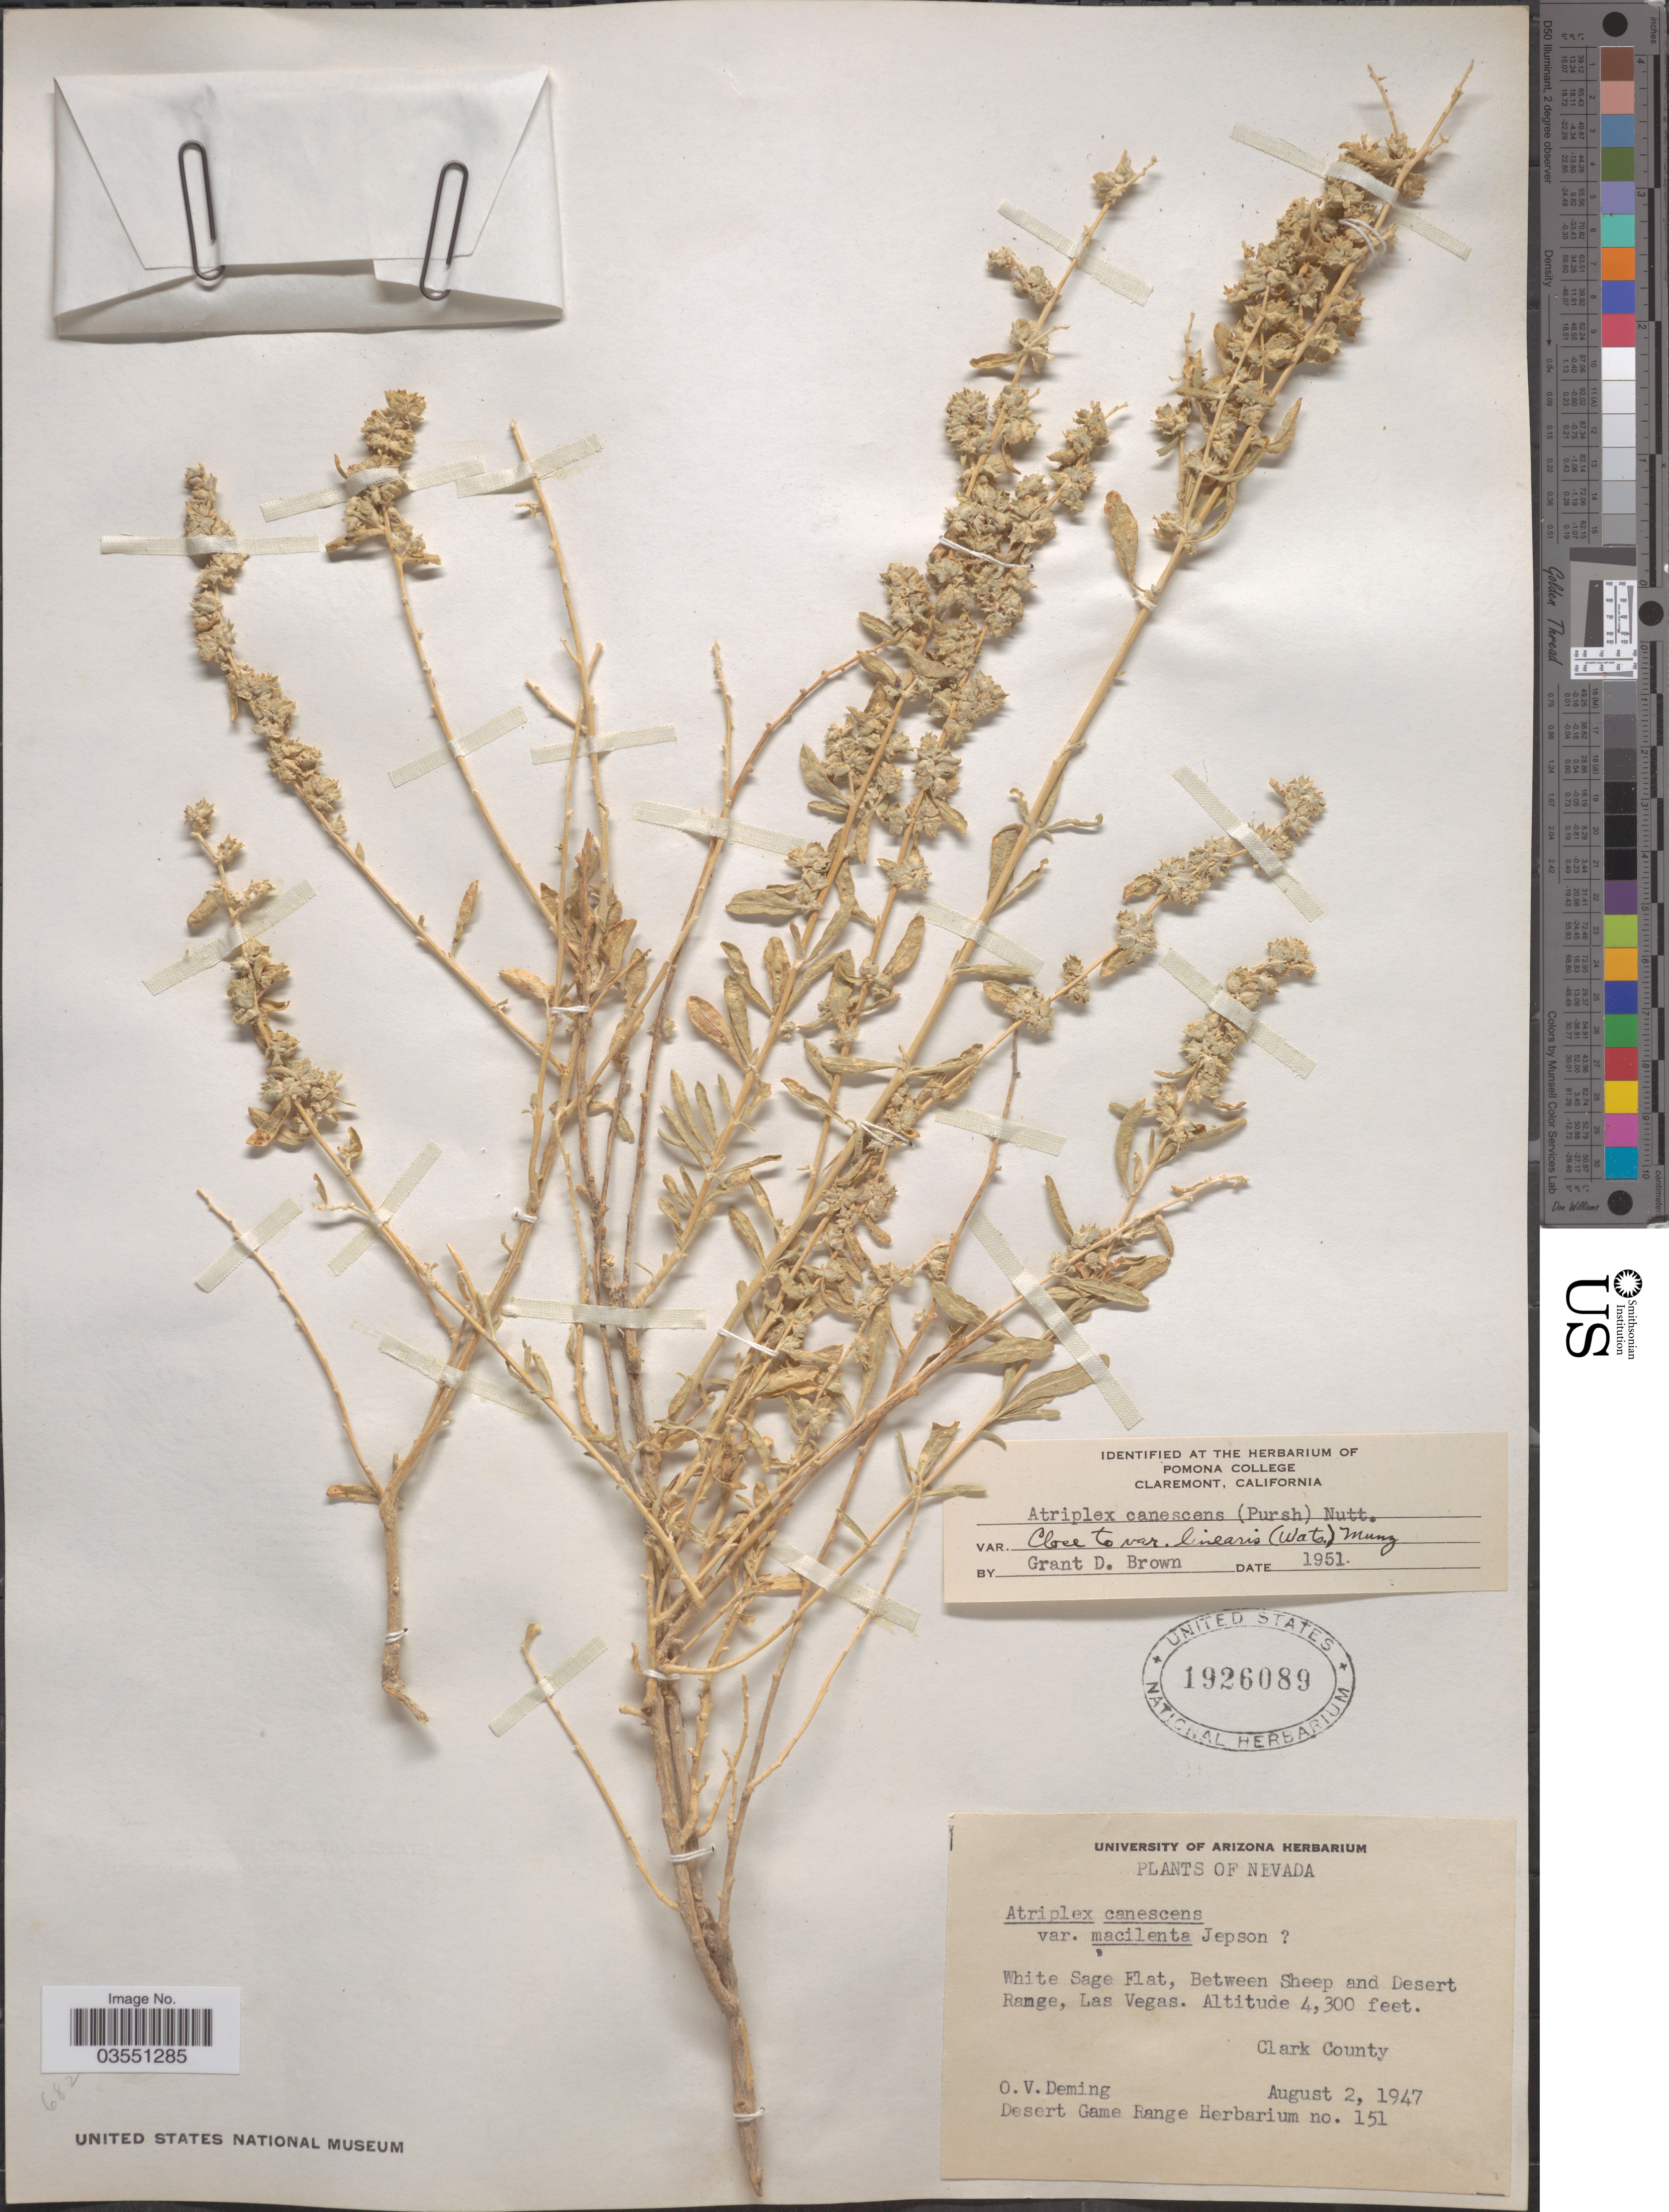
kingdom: Plantae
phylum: Tracheophyta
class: Magnoliopsida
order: Caryophyllales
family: Amaranthaceae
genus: Atriplex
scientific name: Atriplex canescens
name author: (Pursh) Nutt.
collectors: O. Deming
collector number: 151?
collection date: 1947-08-02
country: United States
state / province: Nevada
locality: White Sage Flat, Between Sheep and Desert Range, Las Vegas. Clark County.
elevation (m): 1311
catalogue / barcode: US 1926089